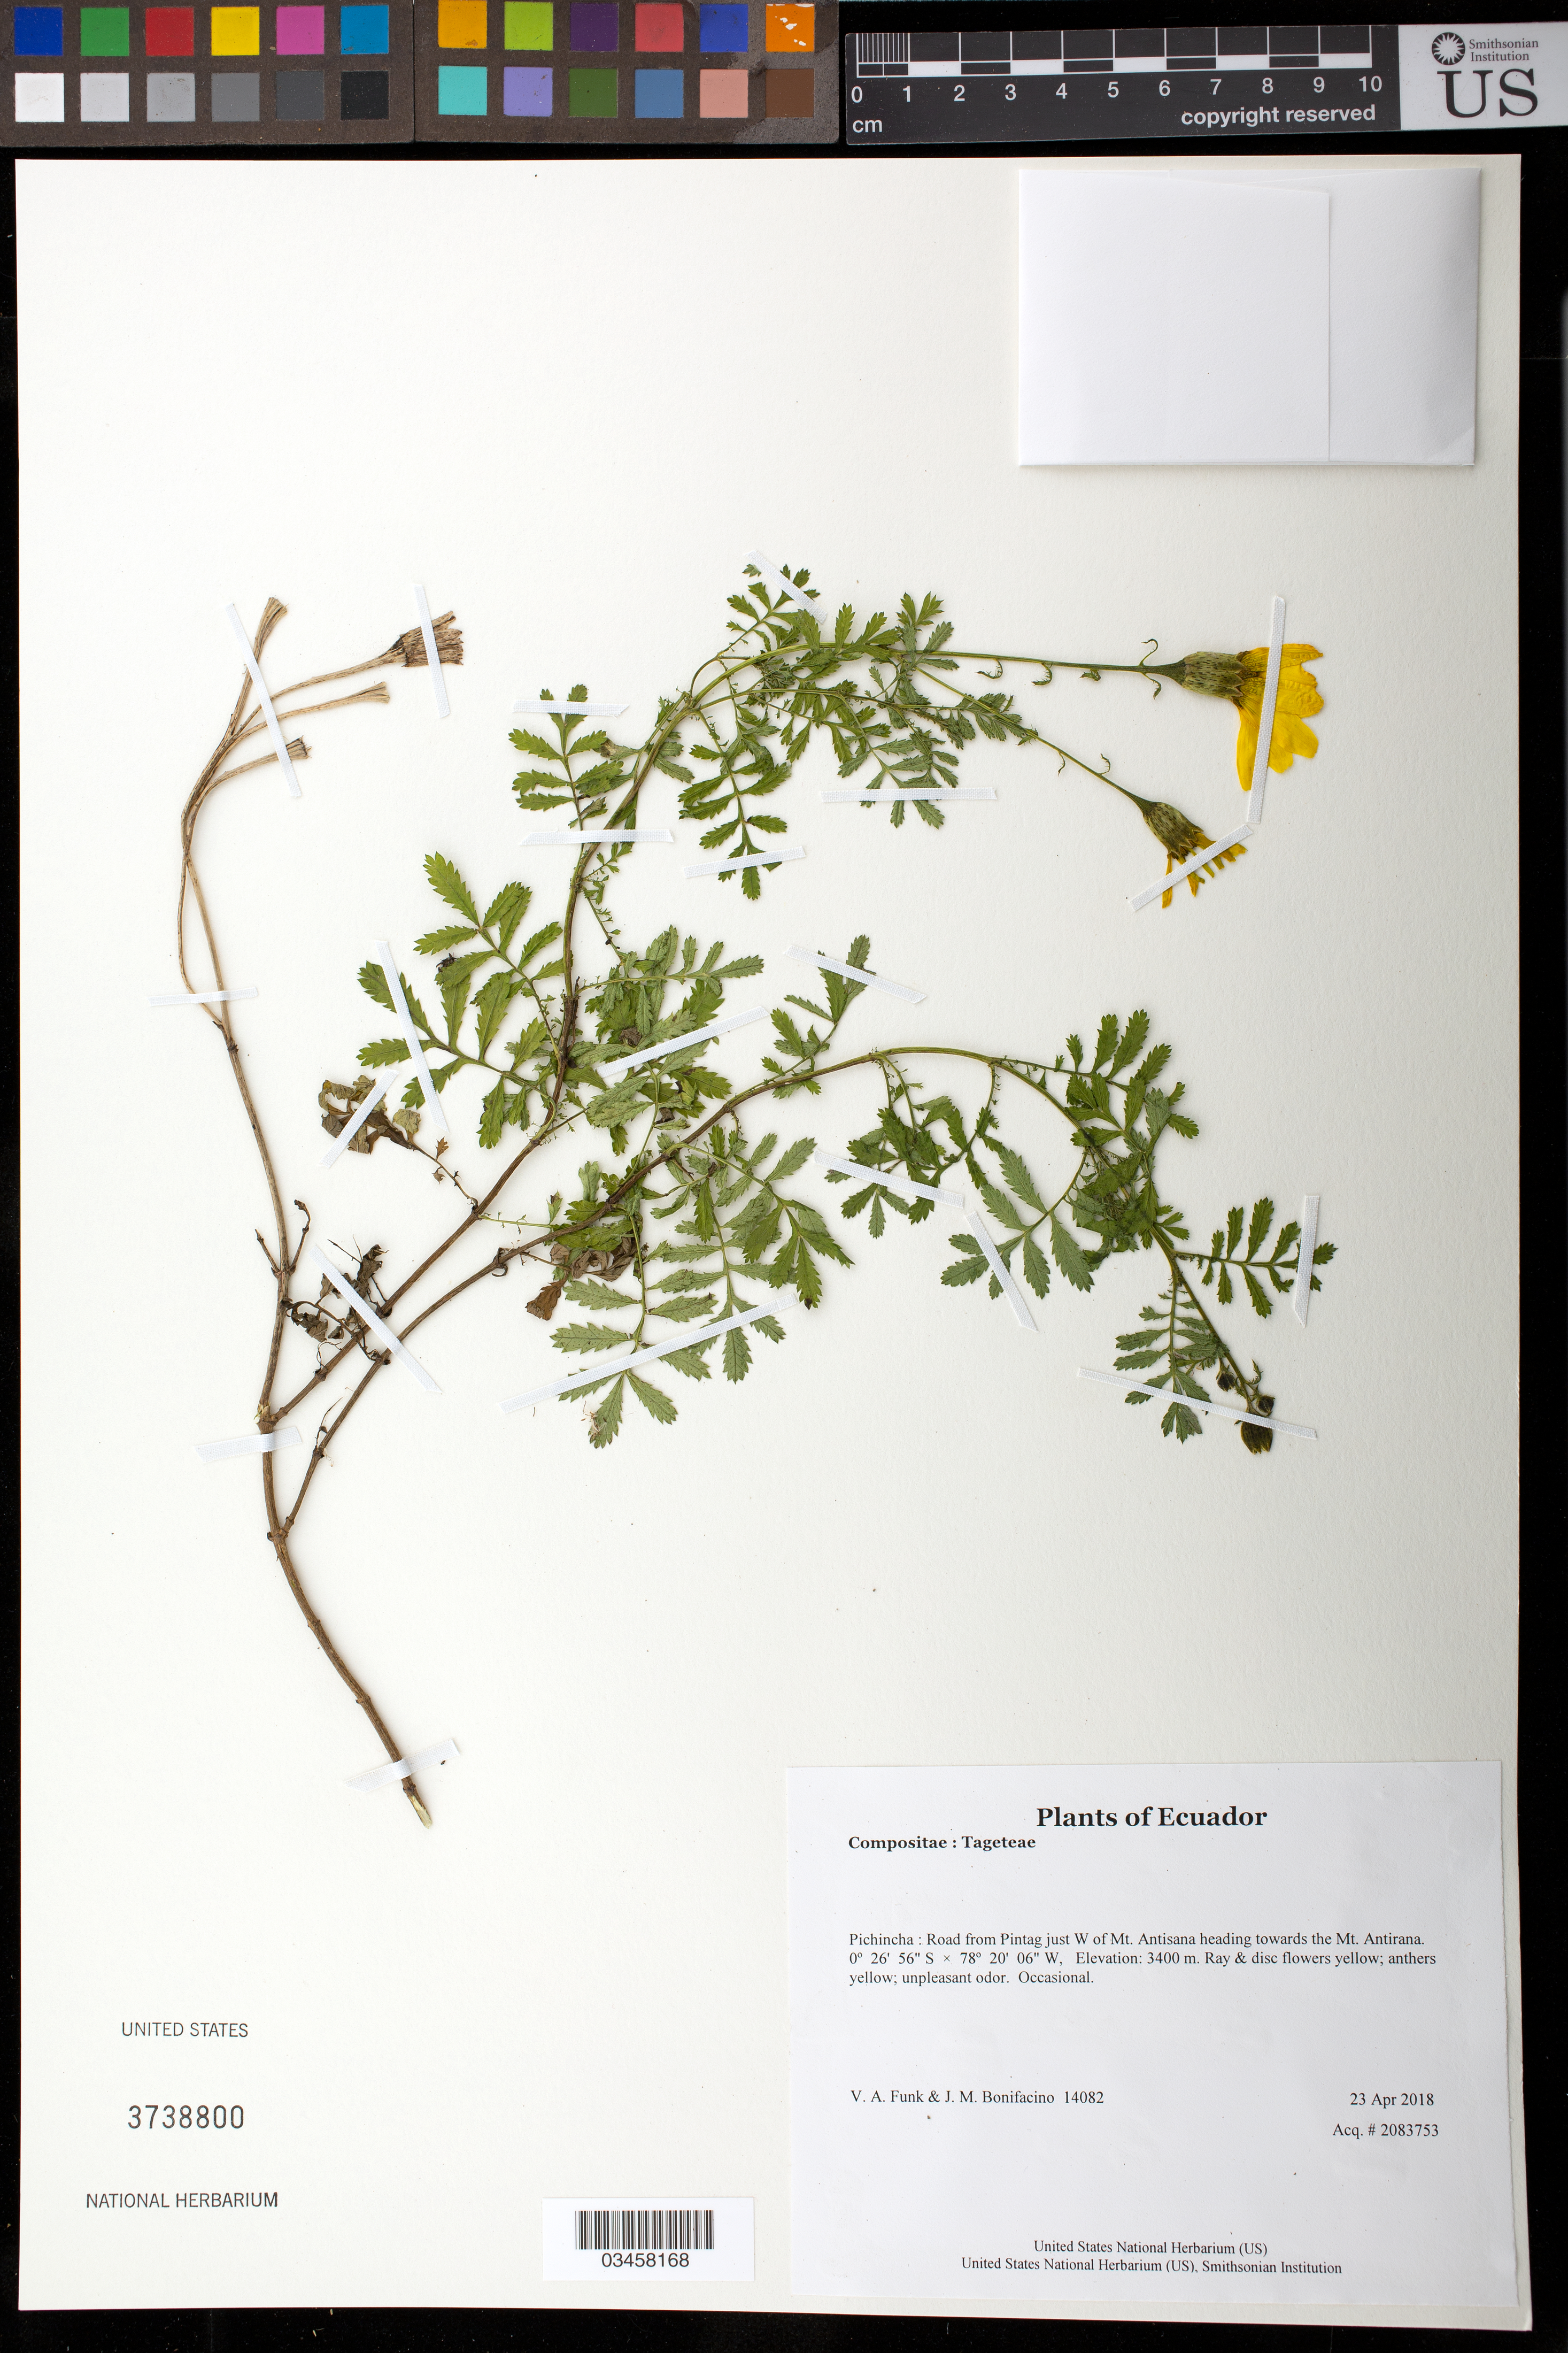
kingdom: Plantae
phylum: Tracheophyta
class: Magnoliopsida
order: Asterales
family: Asteraceae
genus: Tagetes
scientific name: Tagetes sp.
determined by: Ávila, F. A.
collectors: V. Funk & M. Bonifacino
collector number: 14082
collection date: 2018-04-23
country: Ecuador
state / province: Pichincha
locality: Road from Pintag just W of Mt. Antisana heading towards the Mt. Antirana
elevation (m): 3400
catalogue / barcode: US 3738800